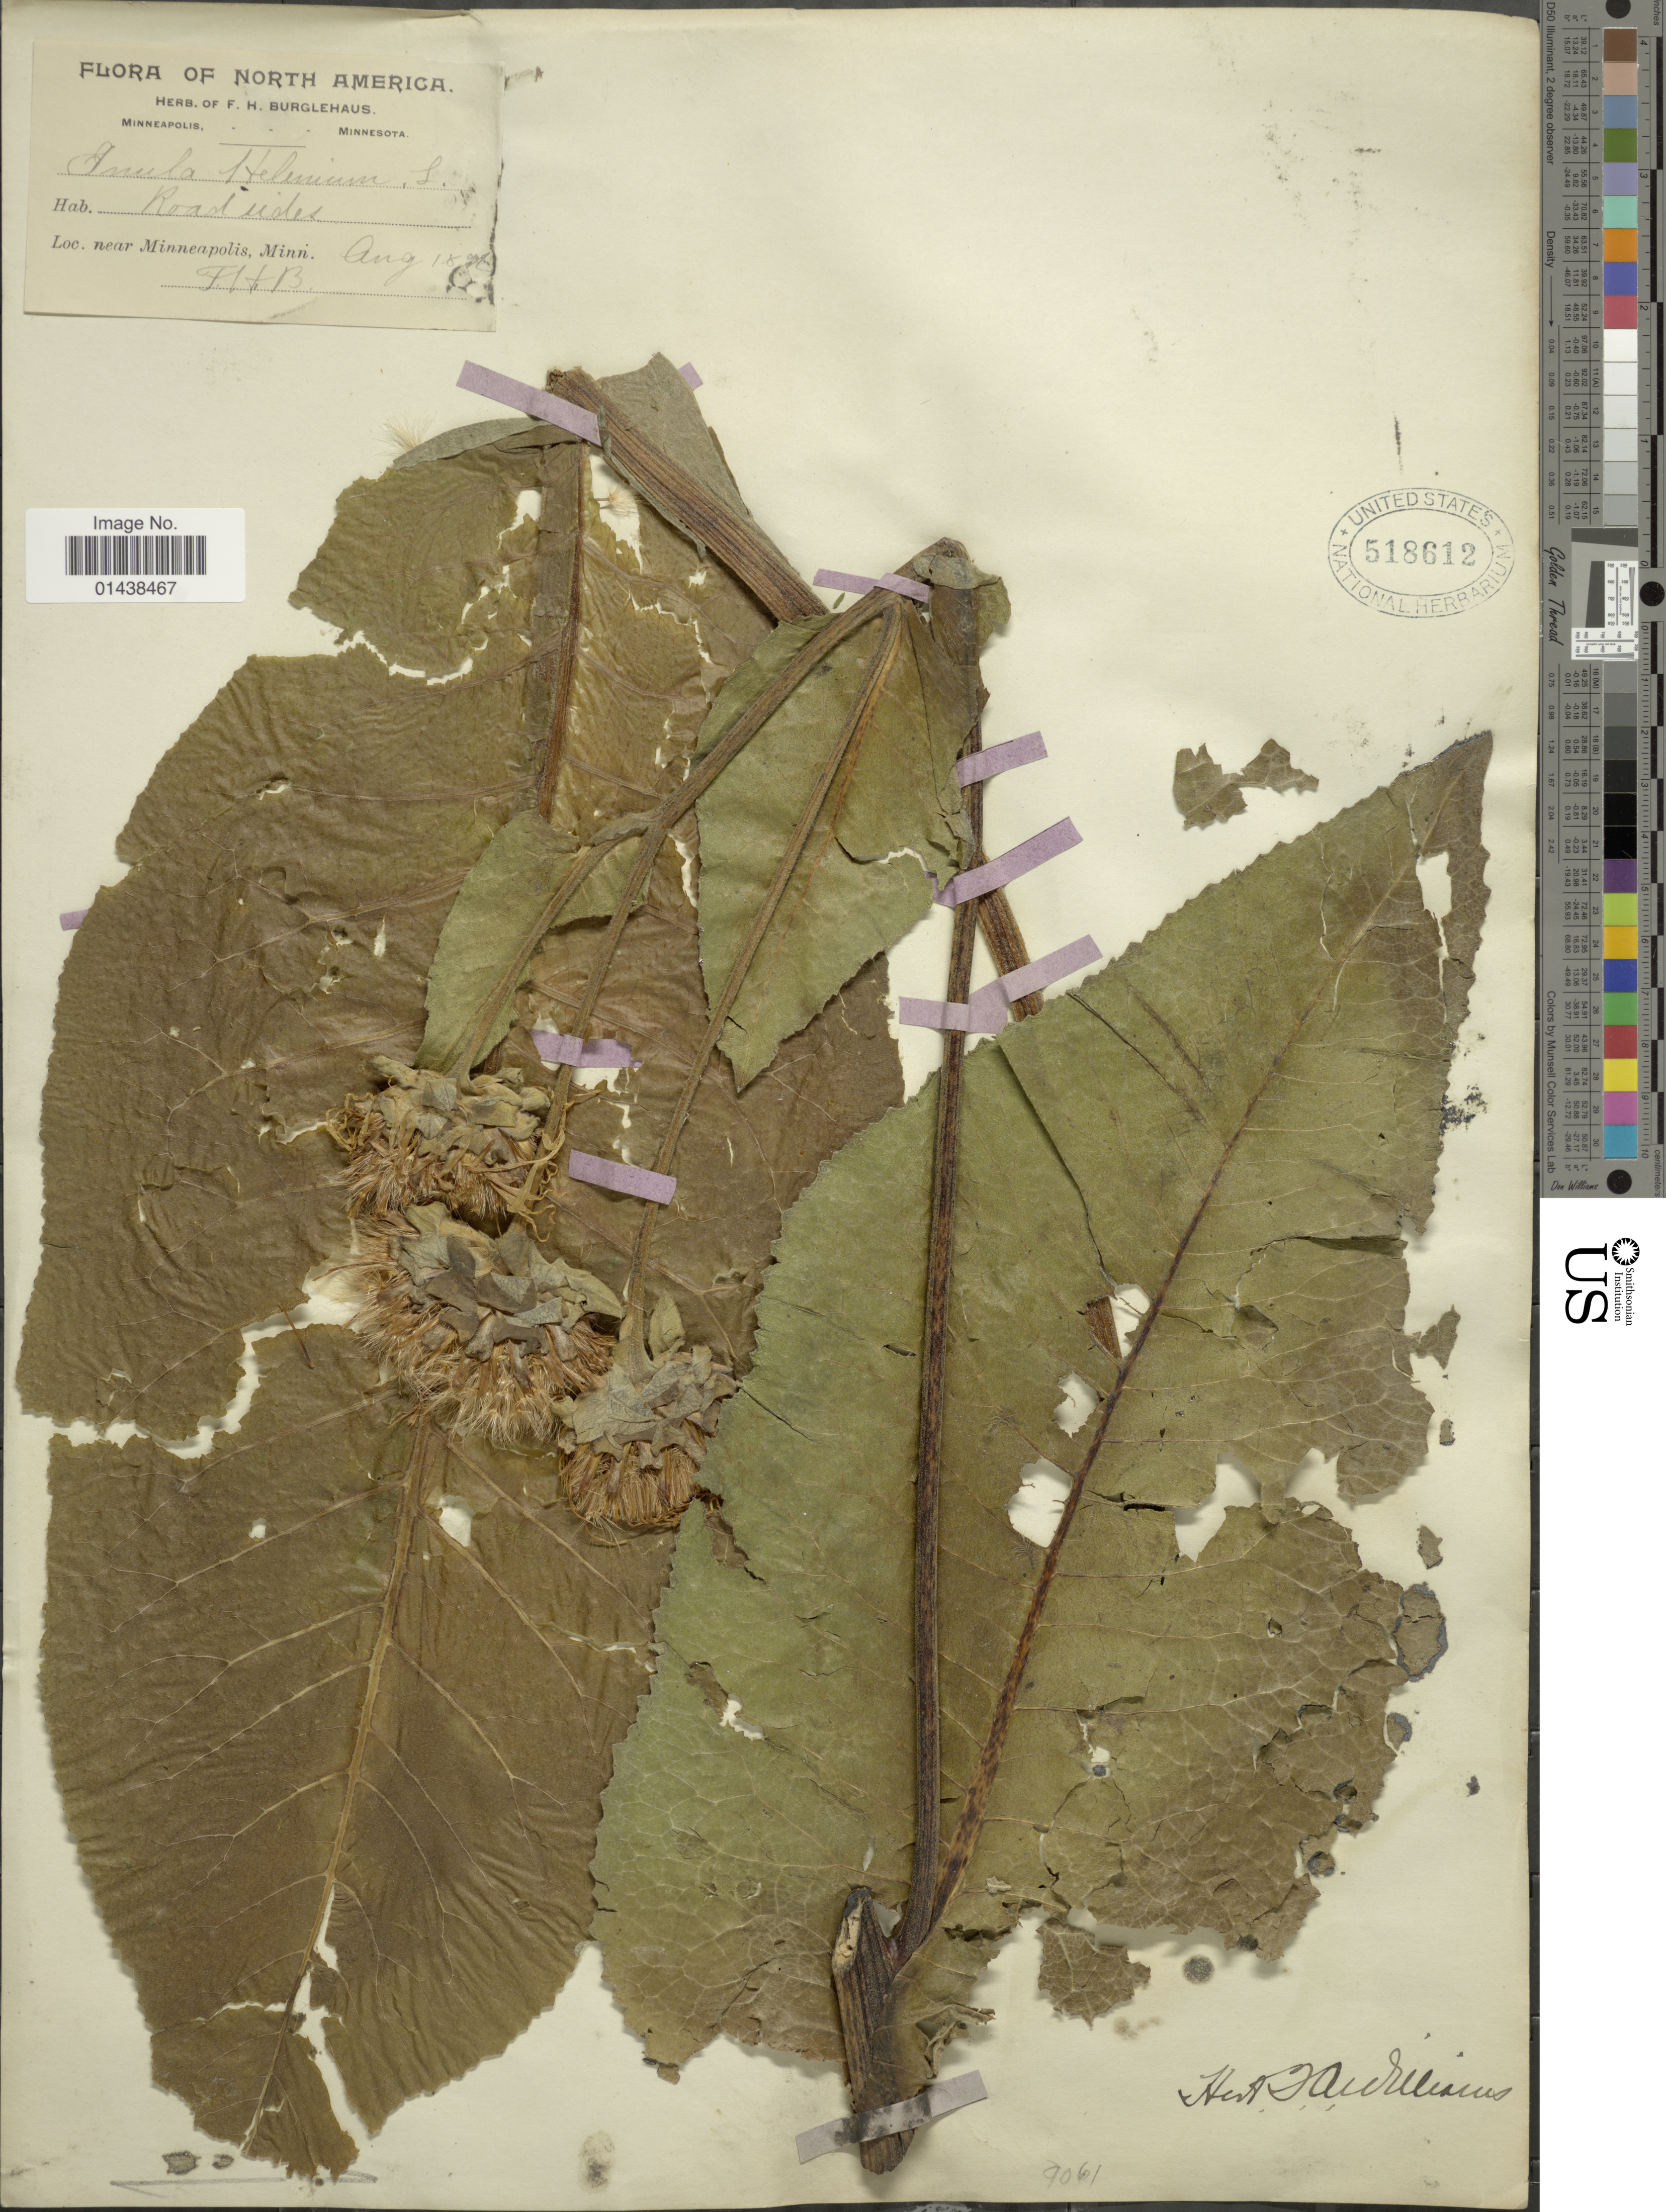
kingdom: Plantae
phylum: Tracheophyta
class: Magnoliopsida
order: Asterales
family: Asteraceae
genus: Inula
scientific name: Inula helenium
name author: L.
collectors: F. Burglehaus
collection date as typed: Transcribed d/m/y: 15/8/99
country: United States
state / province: Minnesota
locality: Near Minneapolis, Minn.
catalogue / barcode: US 518612